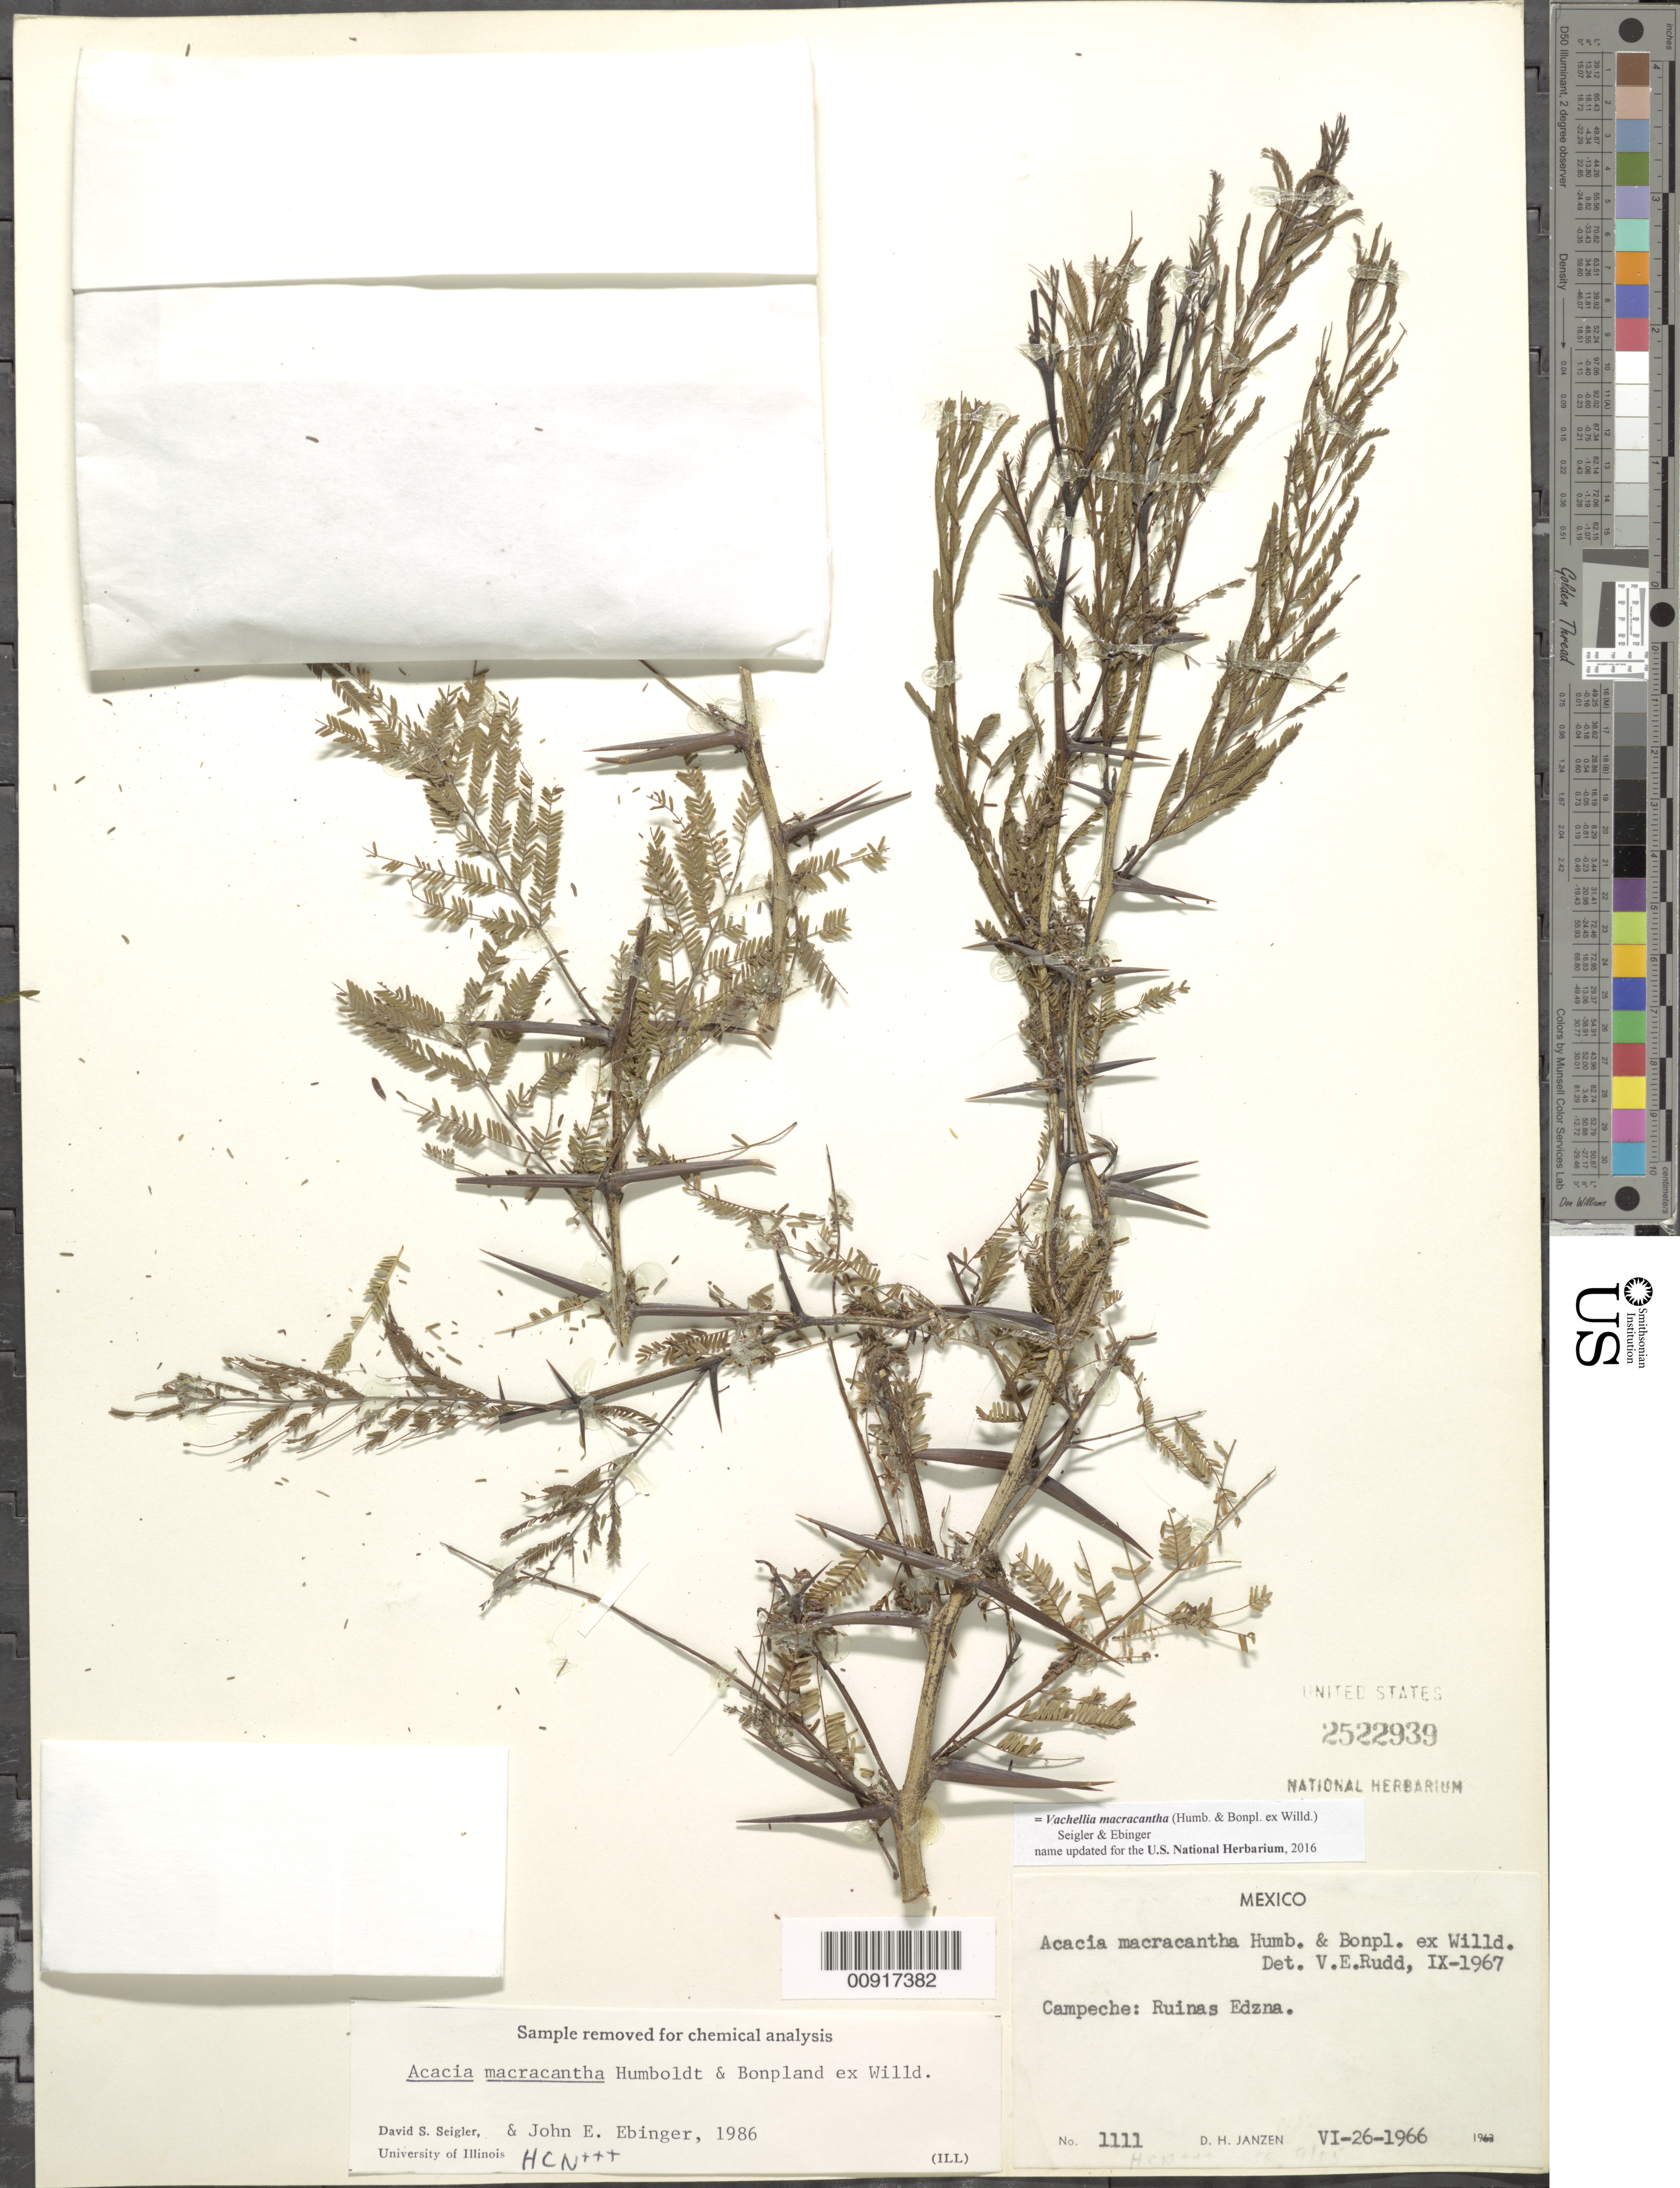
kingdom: Plantae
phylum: Tracheophyta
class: Magnoliopsida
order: Fabales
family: Fabaceae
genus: Vachellia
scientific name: Vachellia macracantha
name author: (Humb. & Bonpl. ex Willd.) Seigler & Ebinger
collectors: D. Janzen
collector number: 1111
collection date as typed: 26 Jun 1966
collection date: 1966-06-26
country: Mexico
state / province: Campeche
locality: Campeche: Ruinas Edzna.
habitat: Secondary forest.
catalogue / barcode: US 2522939